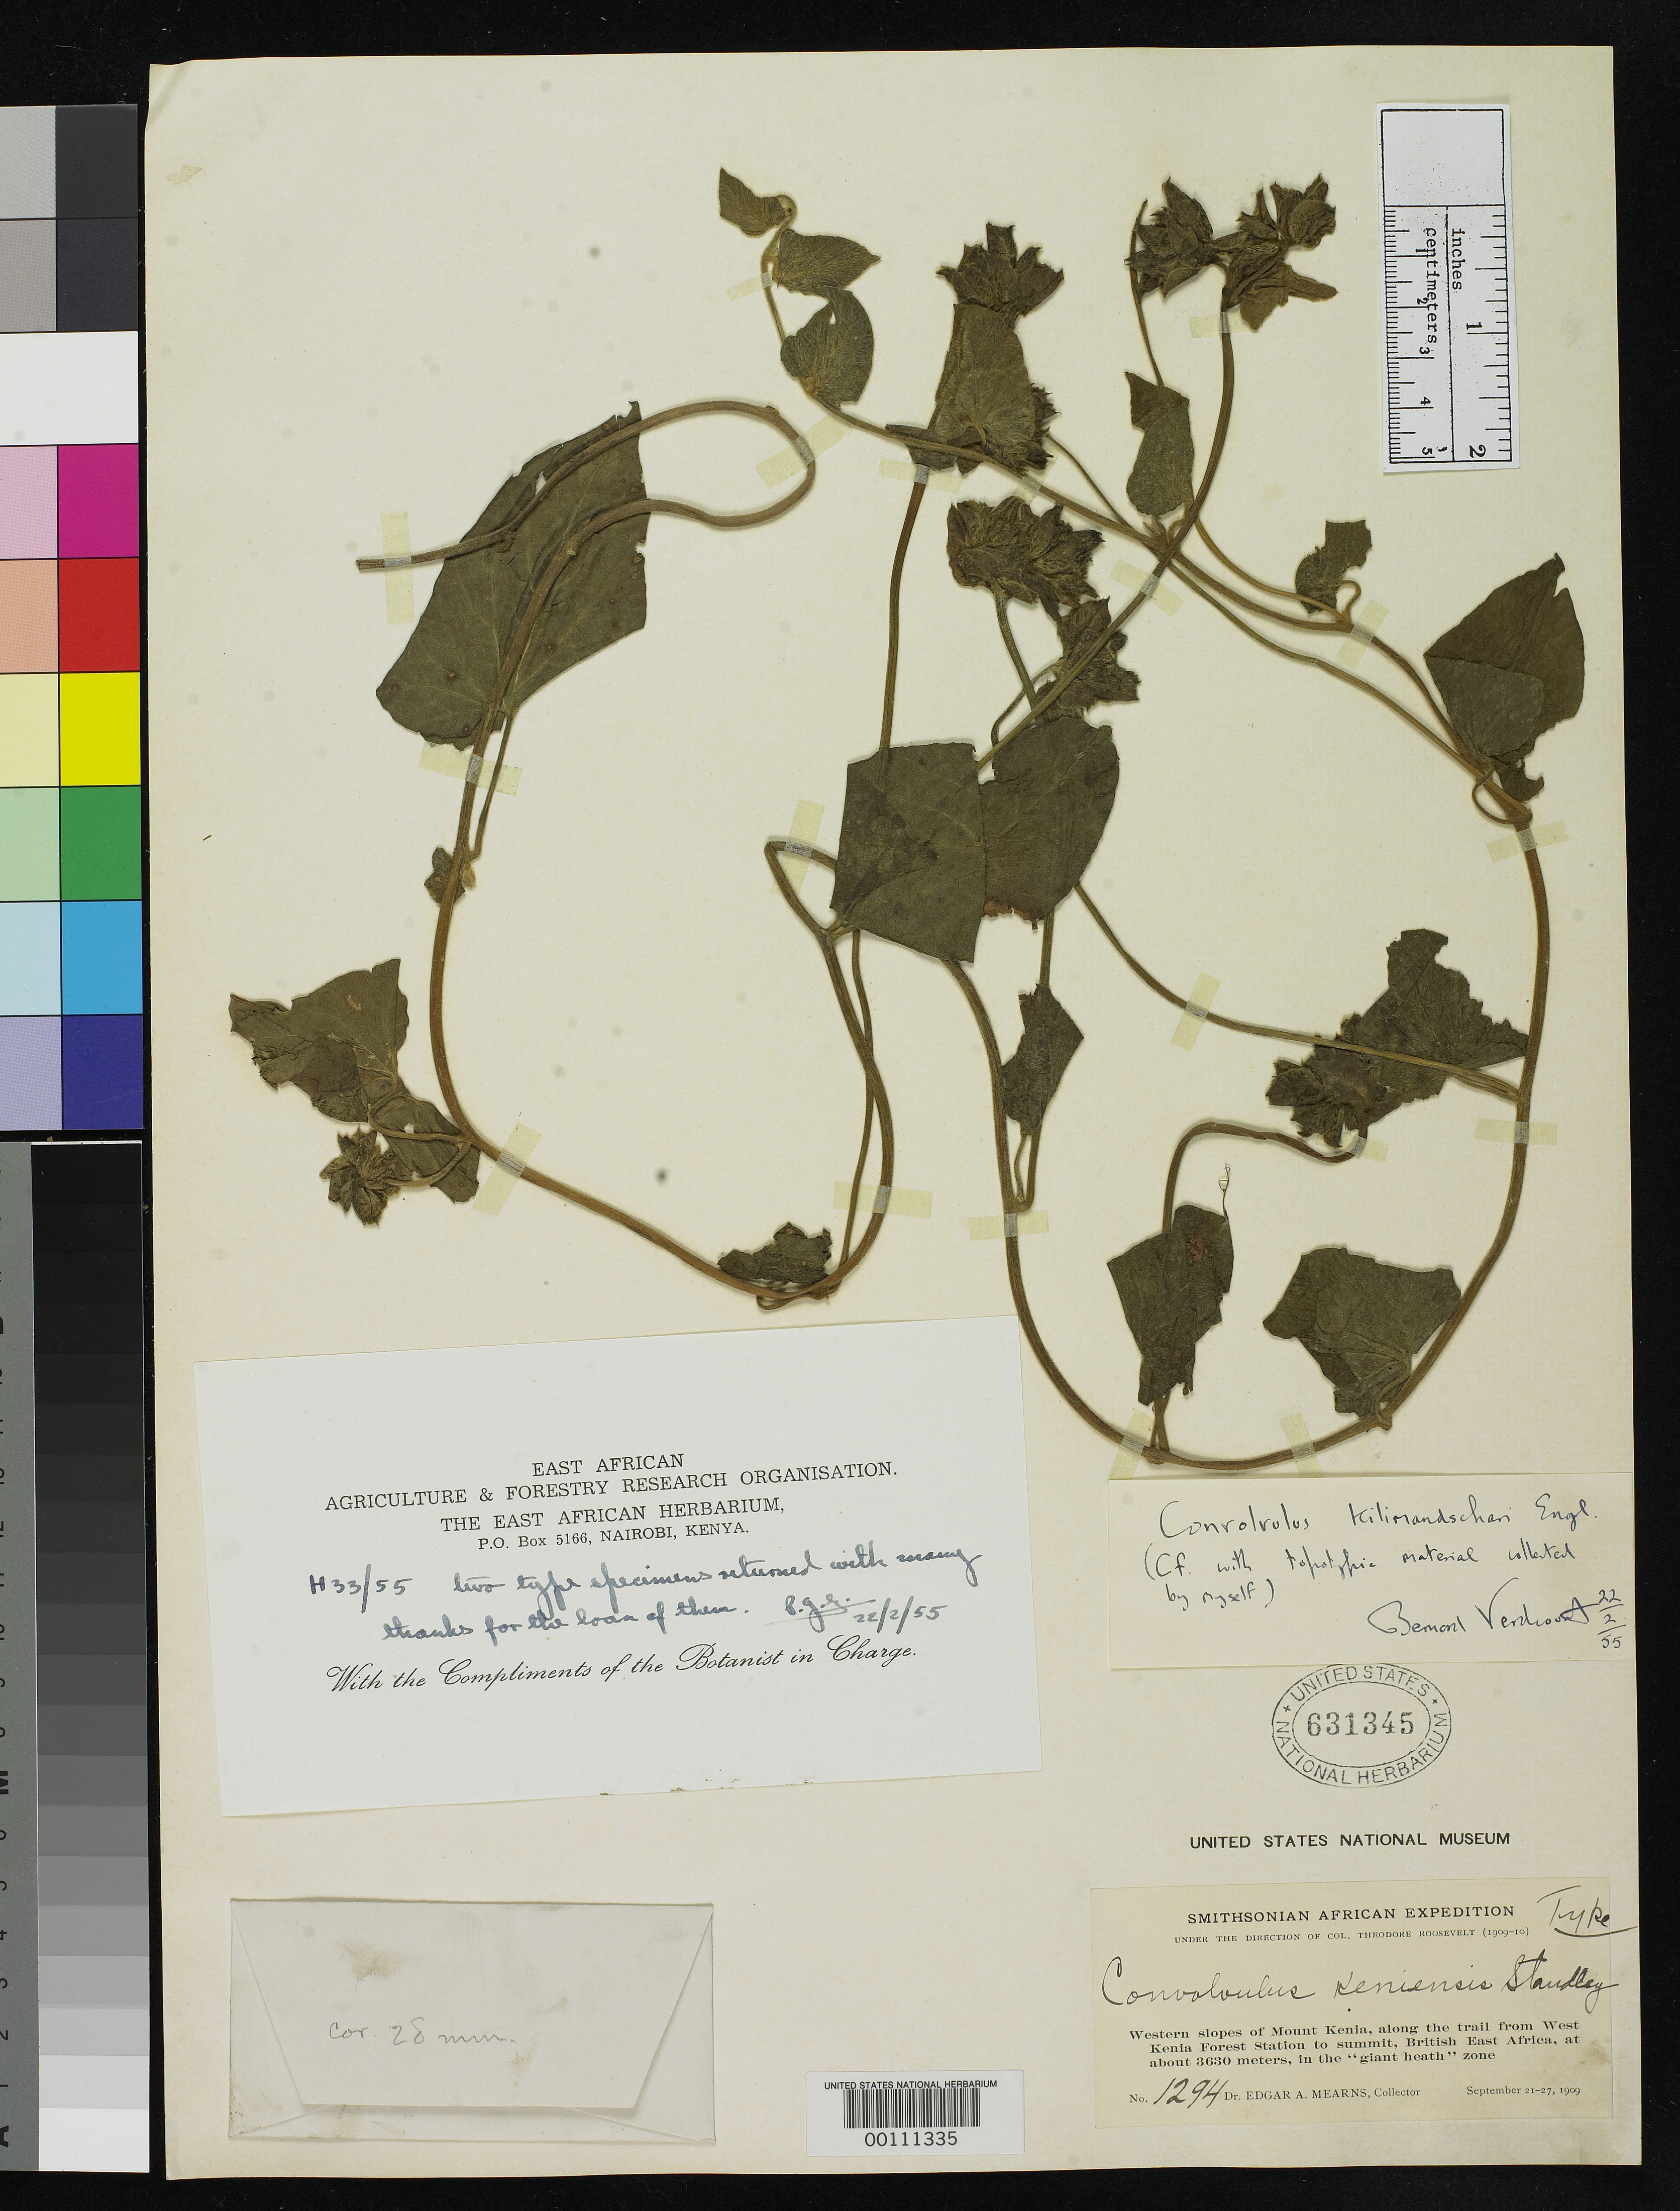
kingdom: Plantae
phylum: Tracheophyta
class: Magnoliopsida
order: Solanales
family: Convolvulaceae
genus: Convolvulus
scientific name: Convolvulus keniensis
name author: Standl.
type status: Holotype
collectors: E. A. Mearns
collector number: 1294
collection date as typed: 21 Sep 1909 to 27 Sep 1909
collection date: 1909-09-21/1909-09-27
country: Kenya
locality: Western slopes of Mount Kenia.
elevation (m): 3630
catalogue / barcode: US 631345